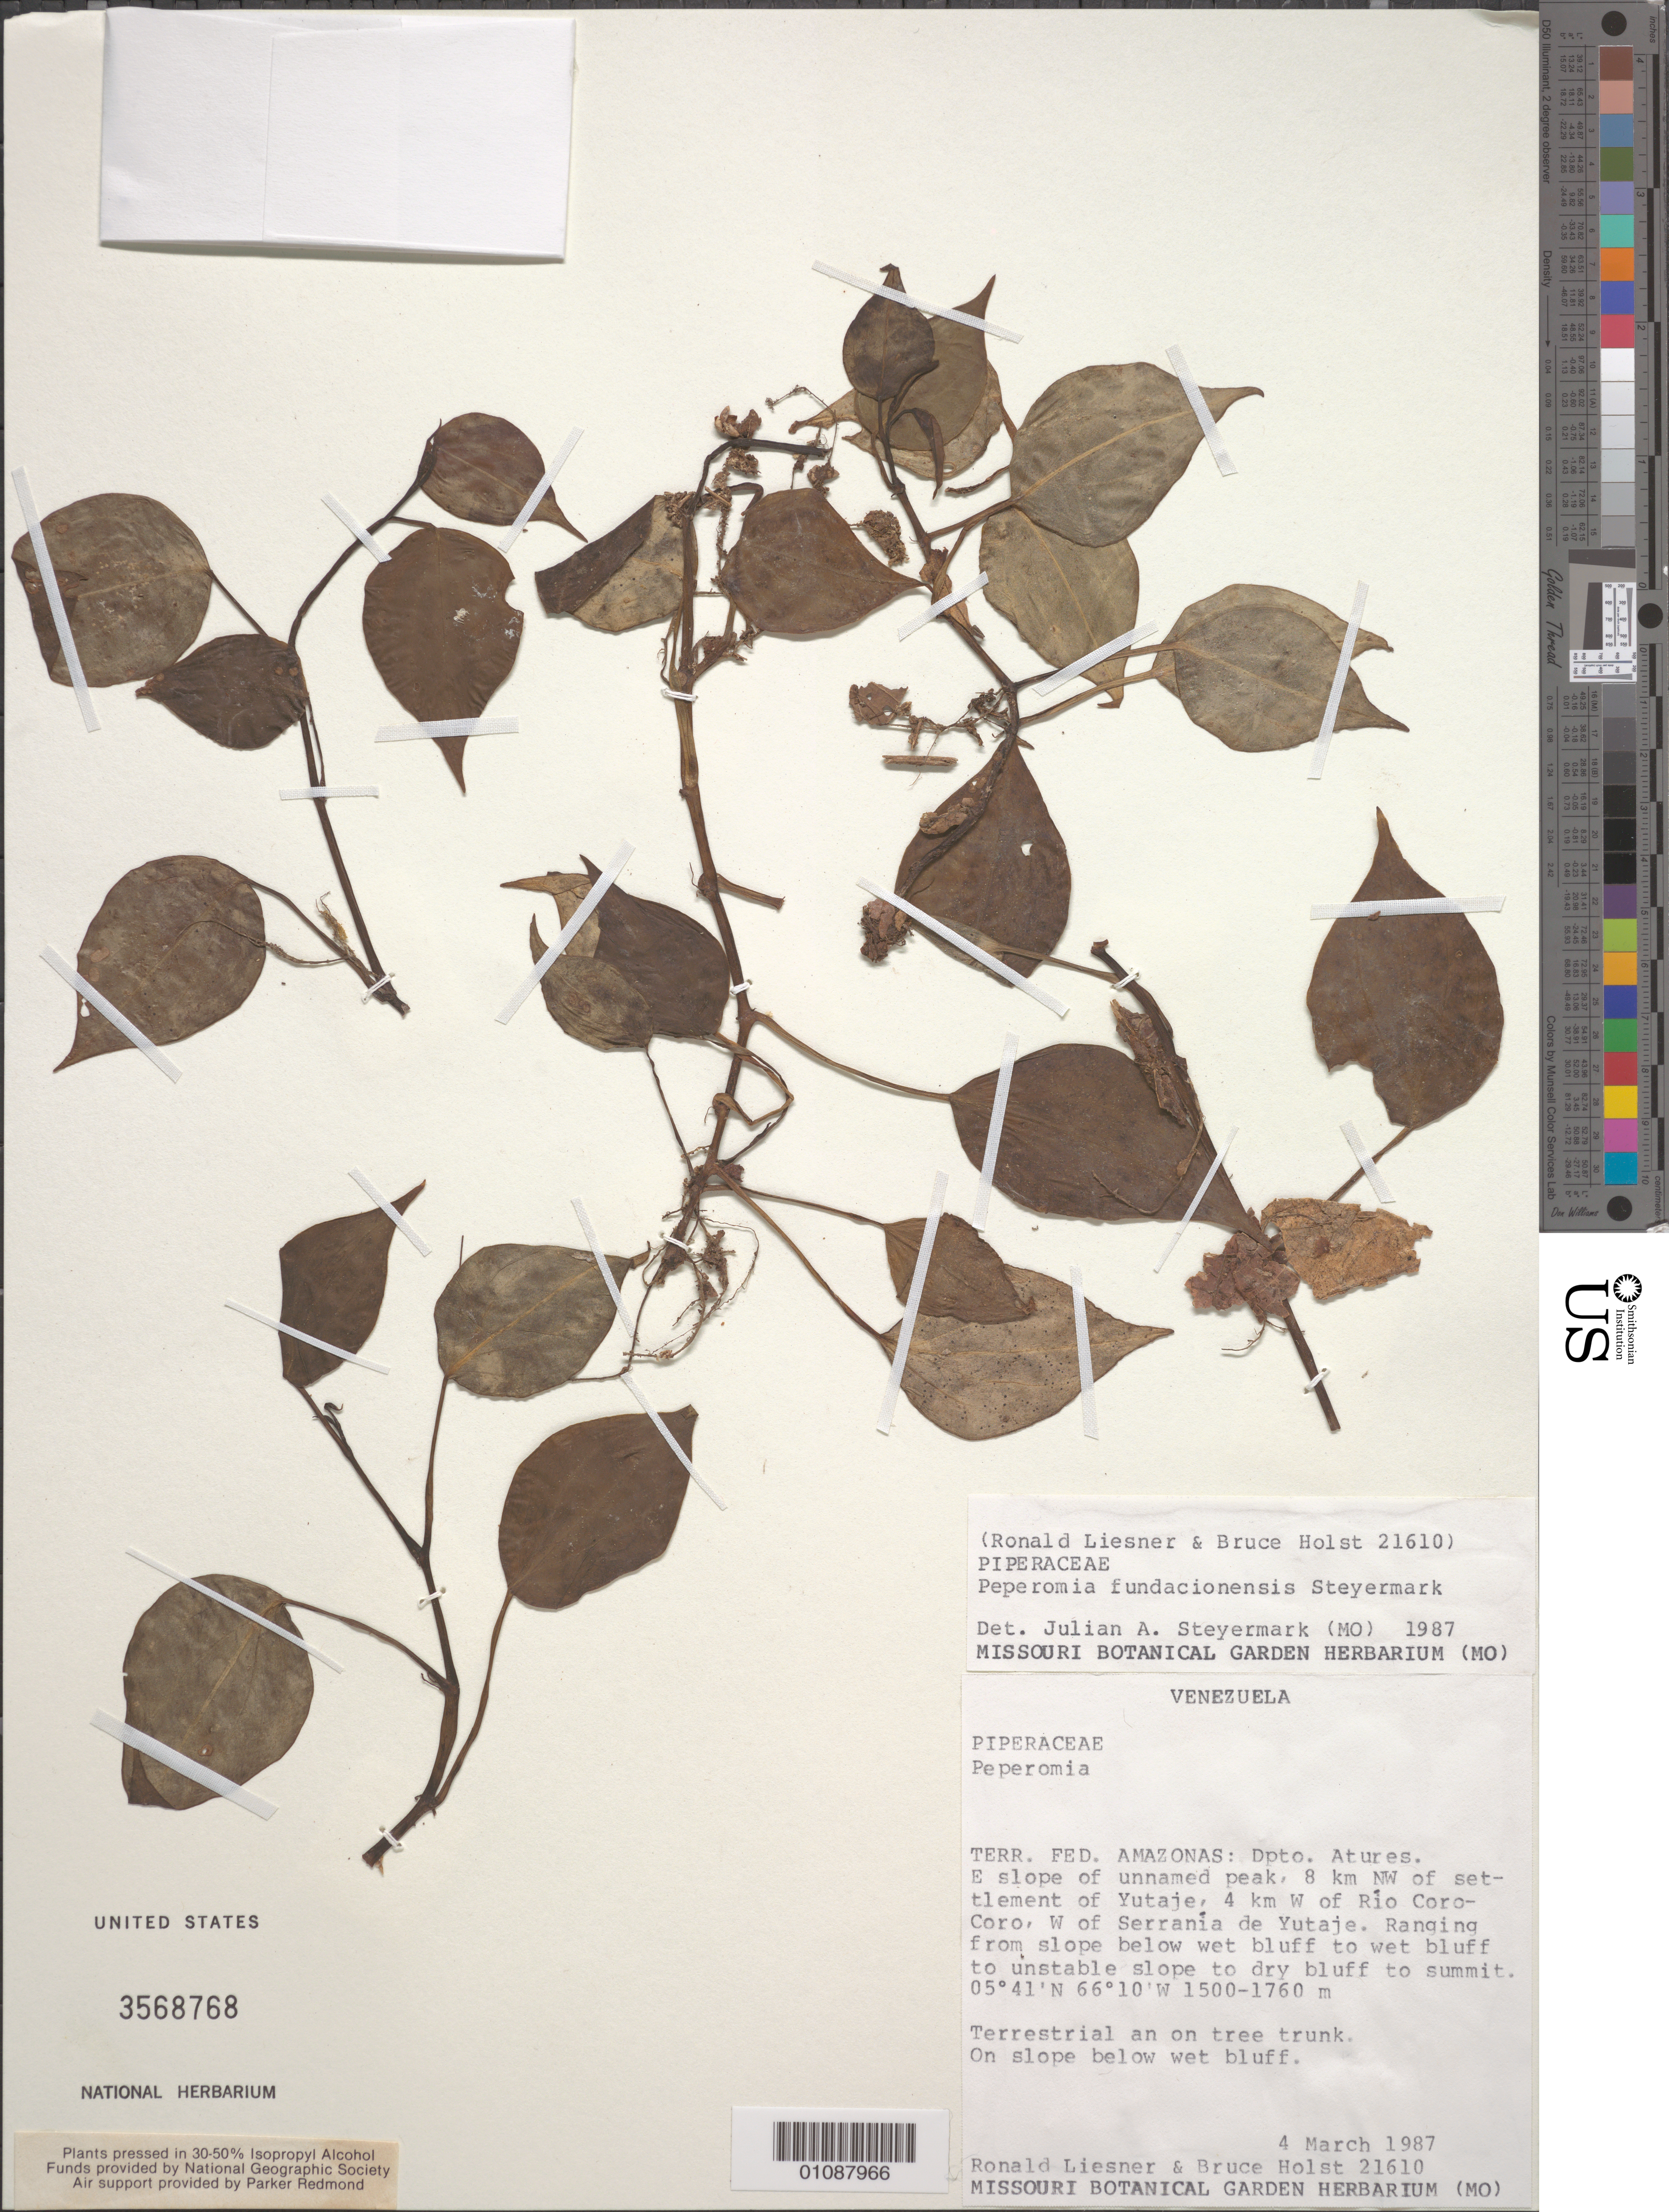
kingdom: Plantae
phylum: Tracheophyta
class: Magnoliopsida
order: Piperales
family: Piperaceae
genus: Peperomia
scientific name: Peperomia fundacionensis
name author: Steyerm.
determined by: Steyermark, Julian A., (VEN)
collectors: R. L. Liesner & B. Holst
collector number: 21610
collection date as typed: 4-Mar-87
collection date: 1987-03-04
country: Venezuela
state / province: Amazonas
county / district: Atures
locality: Yutajé settlement, 8 km NW of; 4 km W of Río Coro-Coro, W of Serrania de Yutajé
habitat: Slope below wet bluff. Terrestrial and on tree trunk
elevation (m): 1500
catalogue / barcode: US 3568768